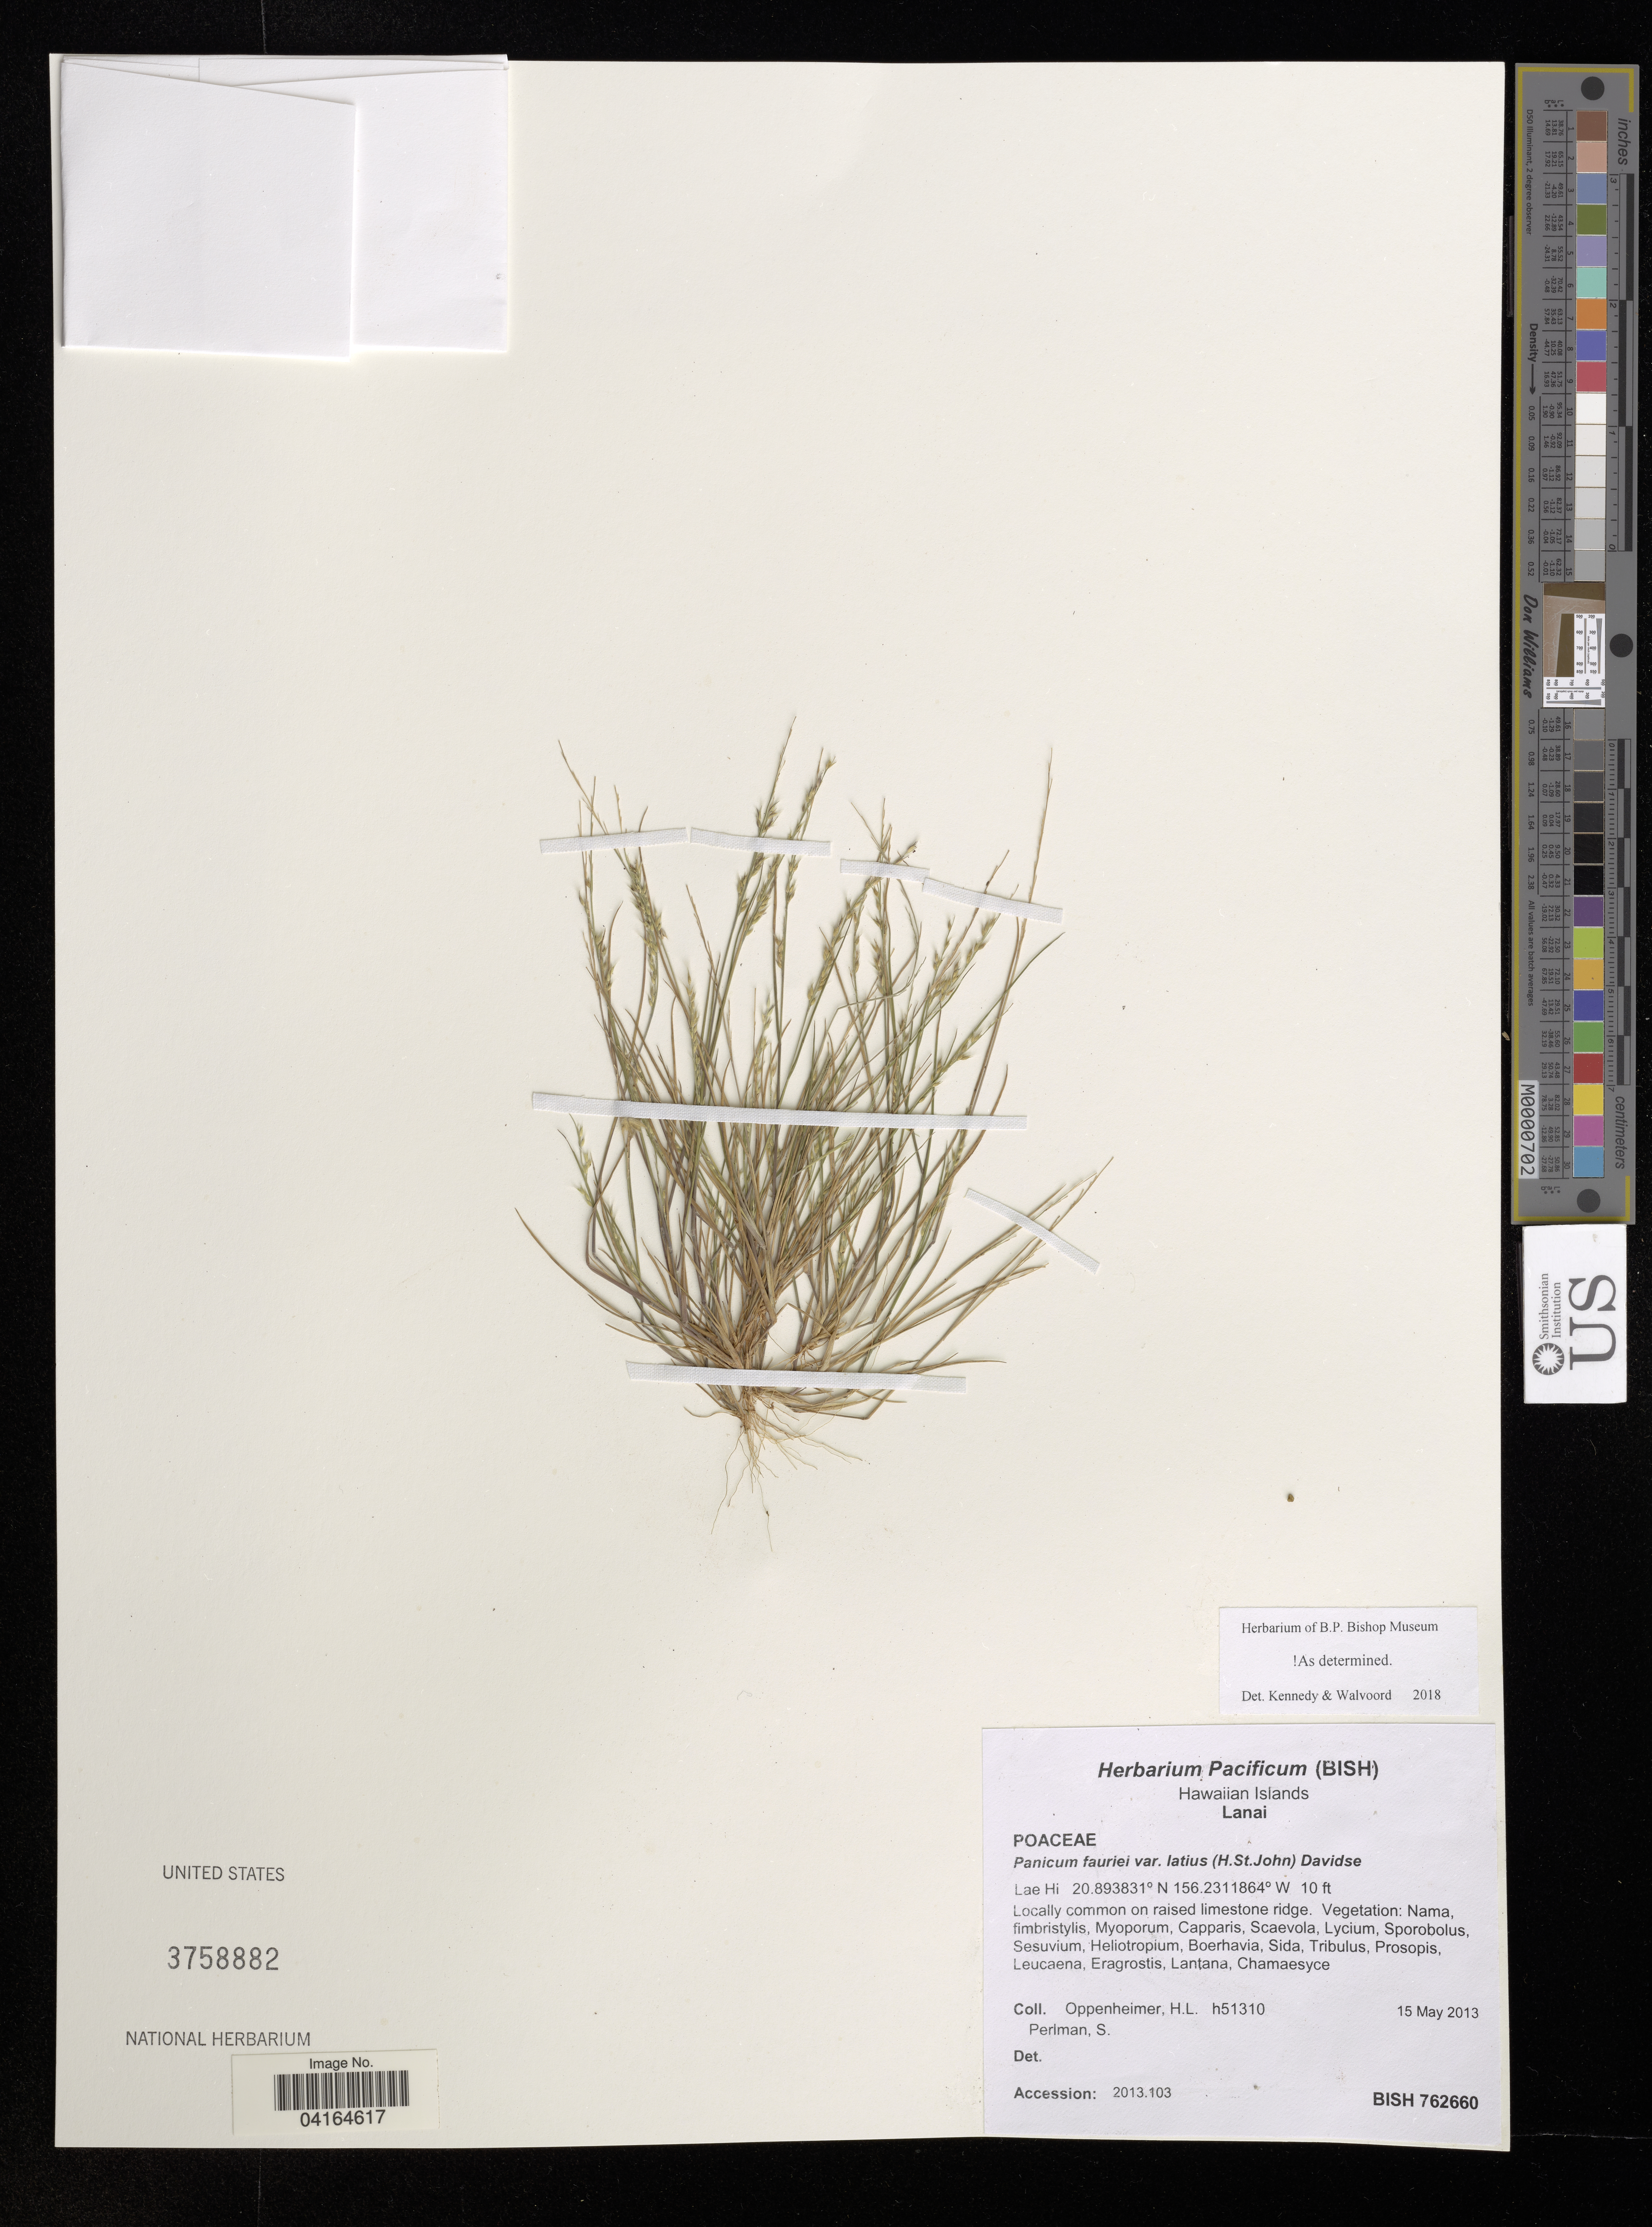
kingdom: Plantae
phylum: Tracheophyta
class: Liliopsida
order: Poales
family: Poaceae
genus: Panicum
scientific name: Panicum fauriei var. latius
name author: (H. St. John) Davidse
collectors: H. L. Oppenheimer & S. Perlman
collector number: h51310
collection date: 2013-05-15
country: United States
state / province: Hawaii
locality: Hawaiian Islands. Lanai. Lae Hi.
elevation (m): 3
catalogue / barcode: US 3758882